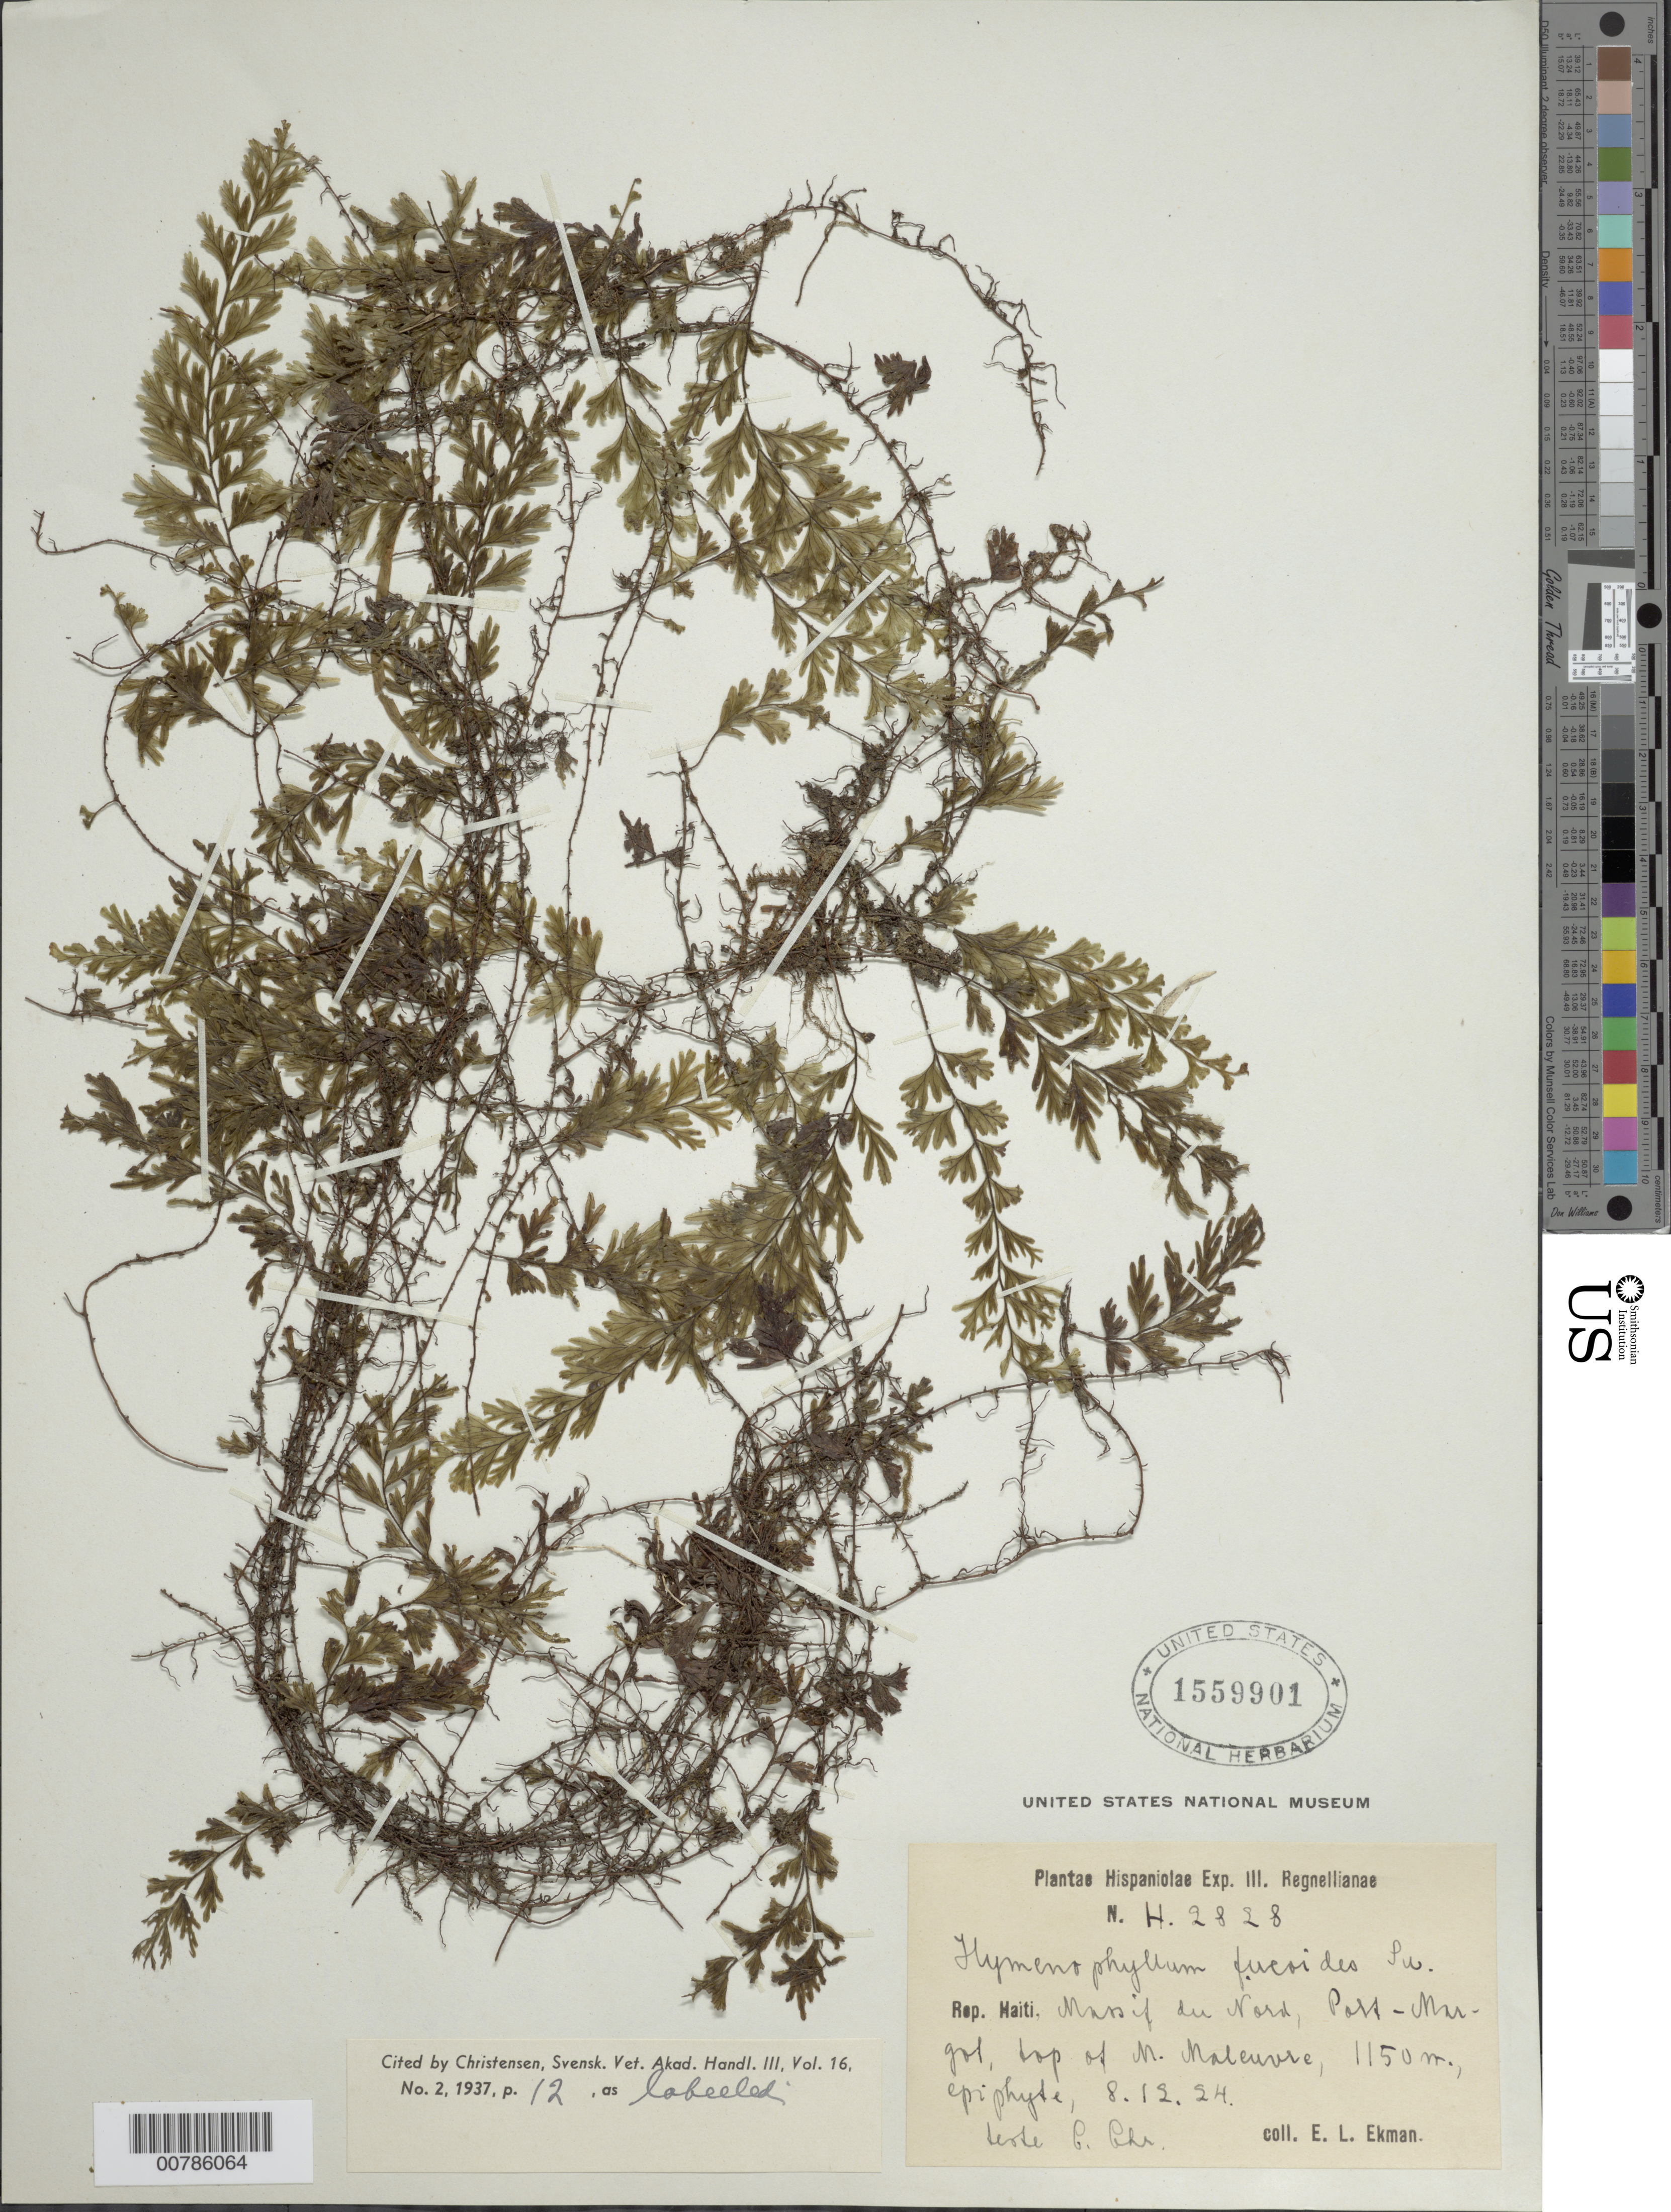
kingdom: Plantae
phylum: Tracheophyta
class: Polypodiopsida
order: Hymenophyllales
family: Hymenophyllaceae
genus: Hymenophyllum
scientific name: Hymenophyllum fucoides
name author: (Sw.) Sw.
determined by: Christensen, C. F. A.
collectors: E. L. Ekman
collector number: H 2828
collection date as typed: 08 Dec 1924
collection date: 1924-12-08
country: Haiti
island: Hispaniola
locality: Massif du Nord, Port Margot, top of M. Maleuvre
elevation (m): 1150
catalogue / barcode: US 1559901